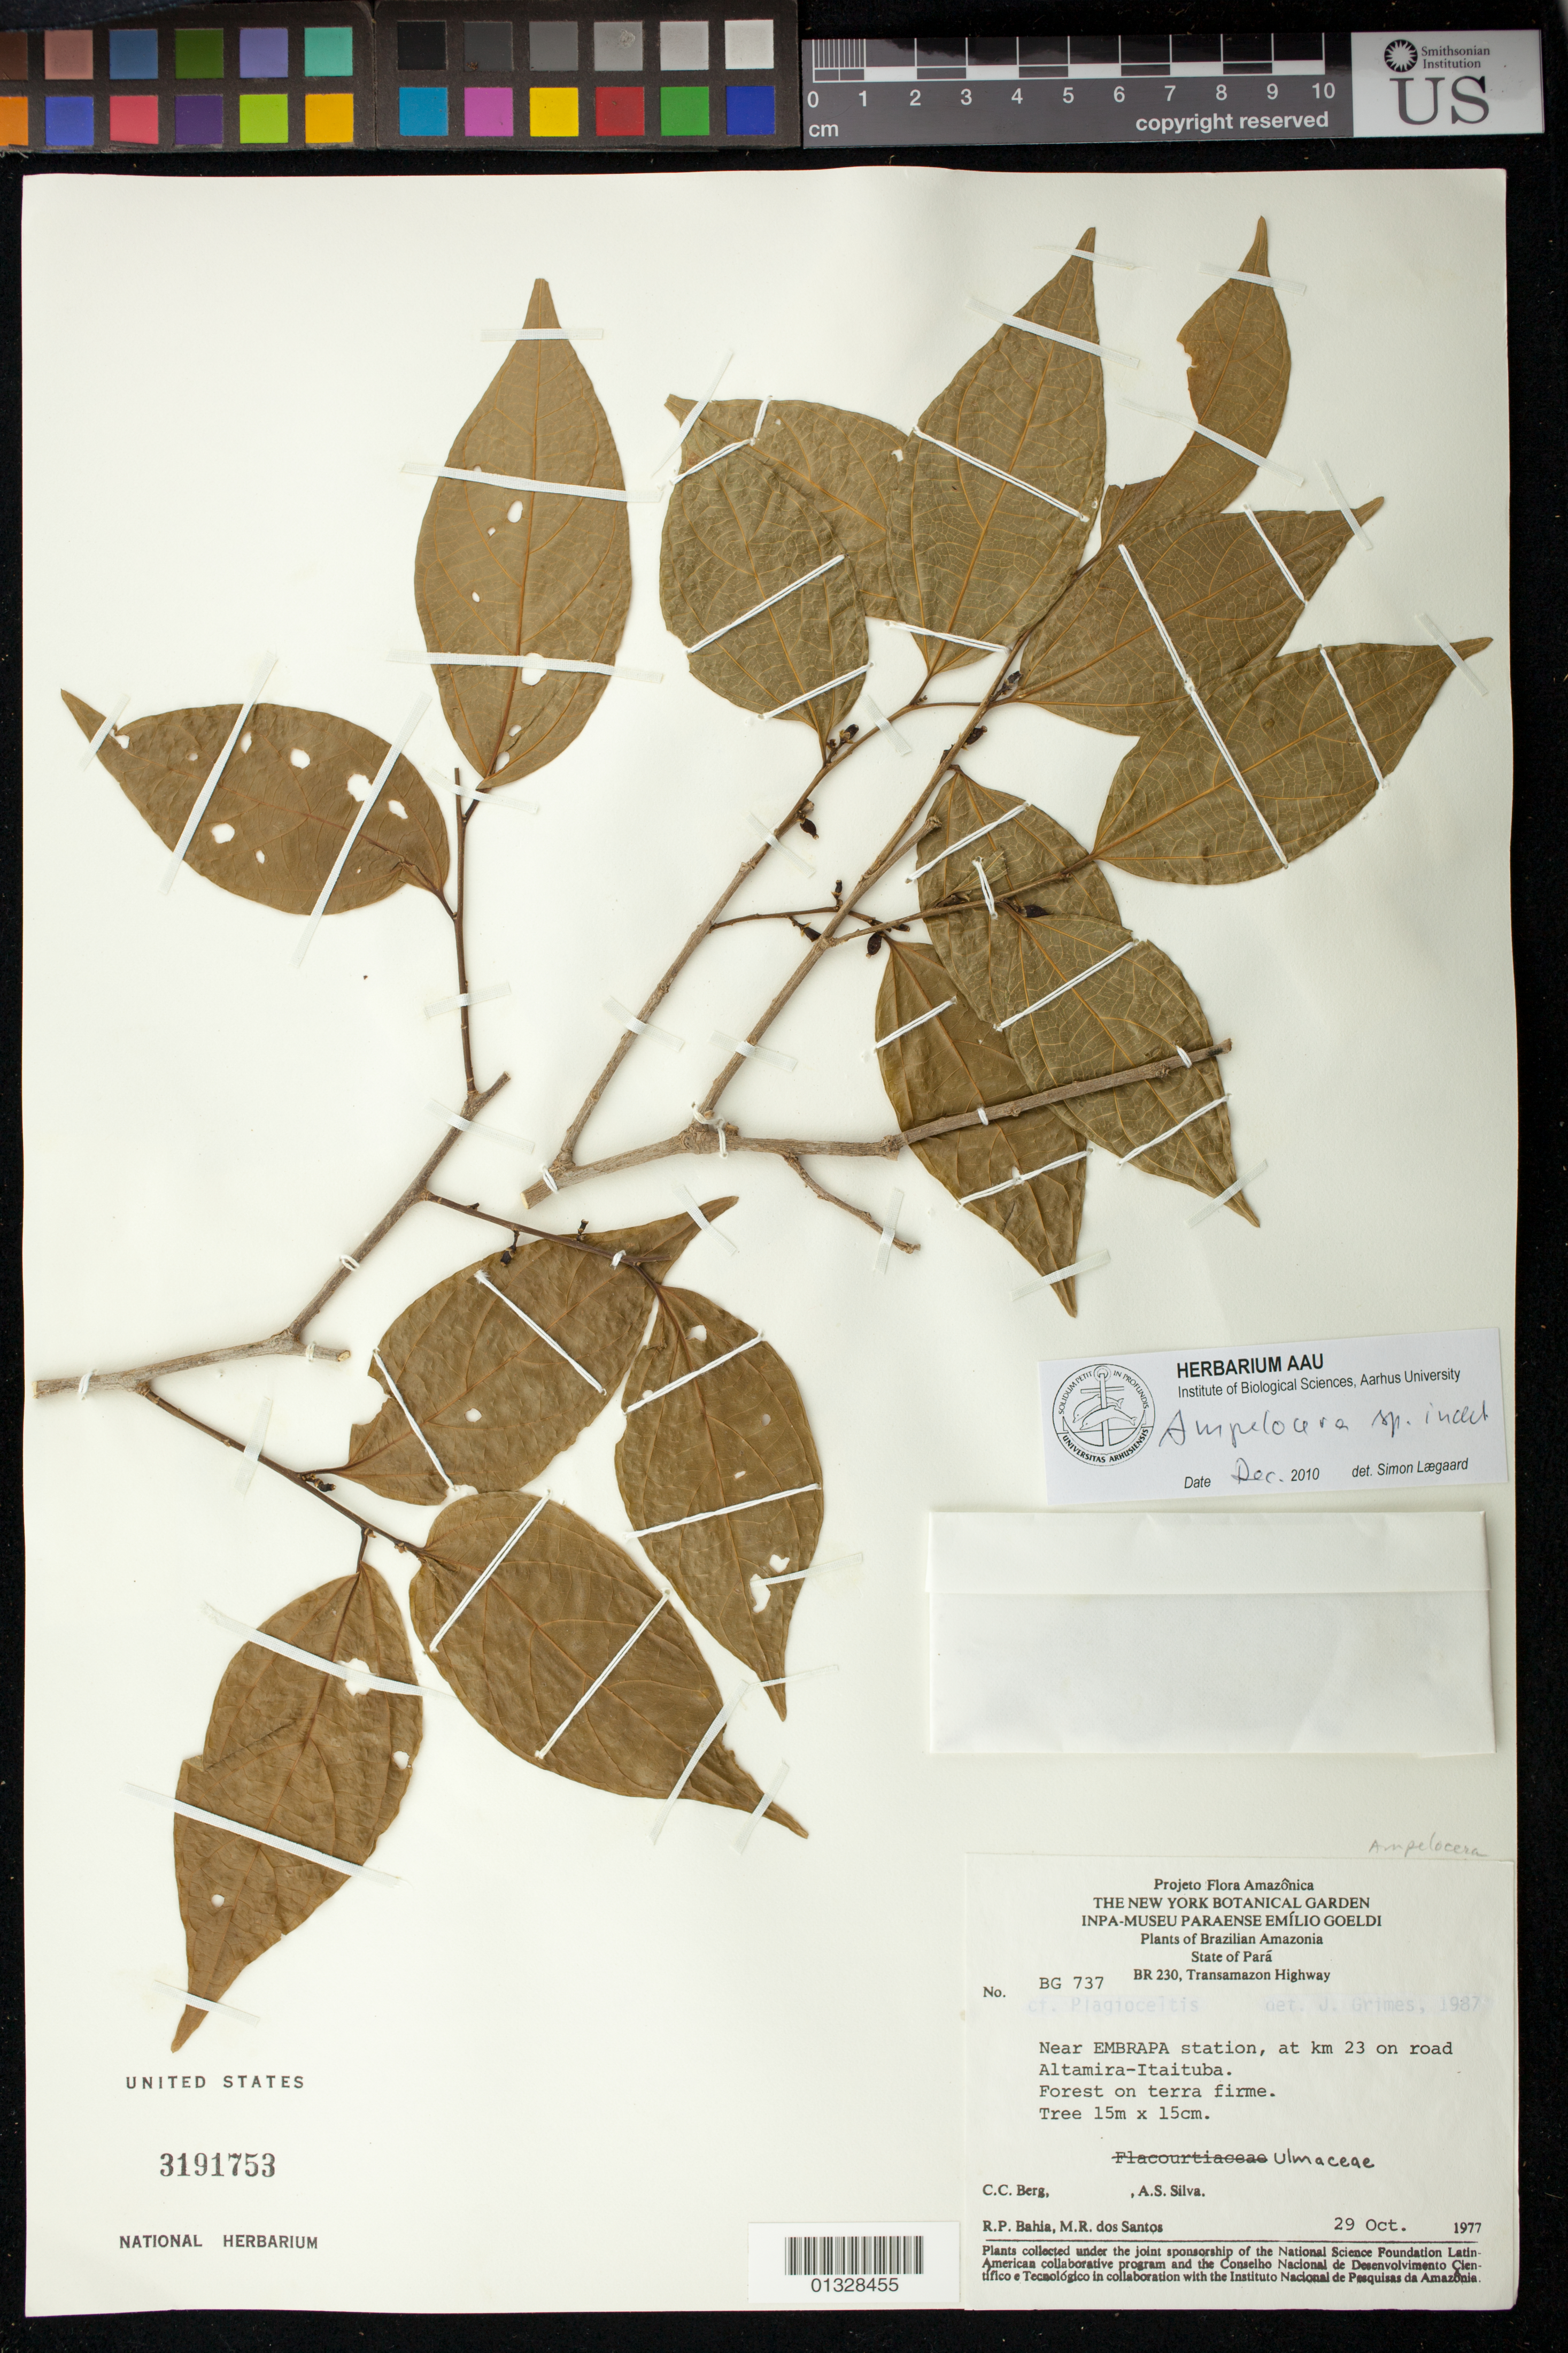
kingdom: Plantae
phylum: Tracheophyta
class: Magnoliopsida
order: Rosales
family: Cannabaceae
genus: Ampelocera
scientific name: Ampelocera sp.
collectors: C. C. Berg, A. S. Silva, R. P. Bahia & M. R. dos Santos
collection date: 1977-10-29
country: Brazil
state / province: Pará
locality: Near EMBRAPA station, at km 23 on road Altamira-Itaituba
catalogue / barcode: US 3191753